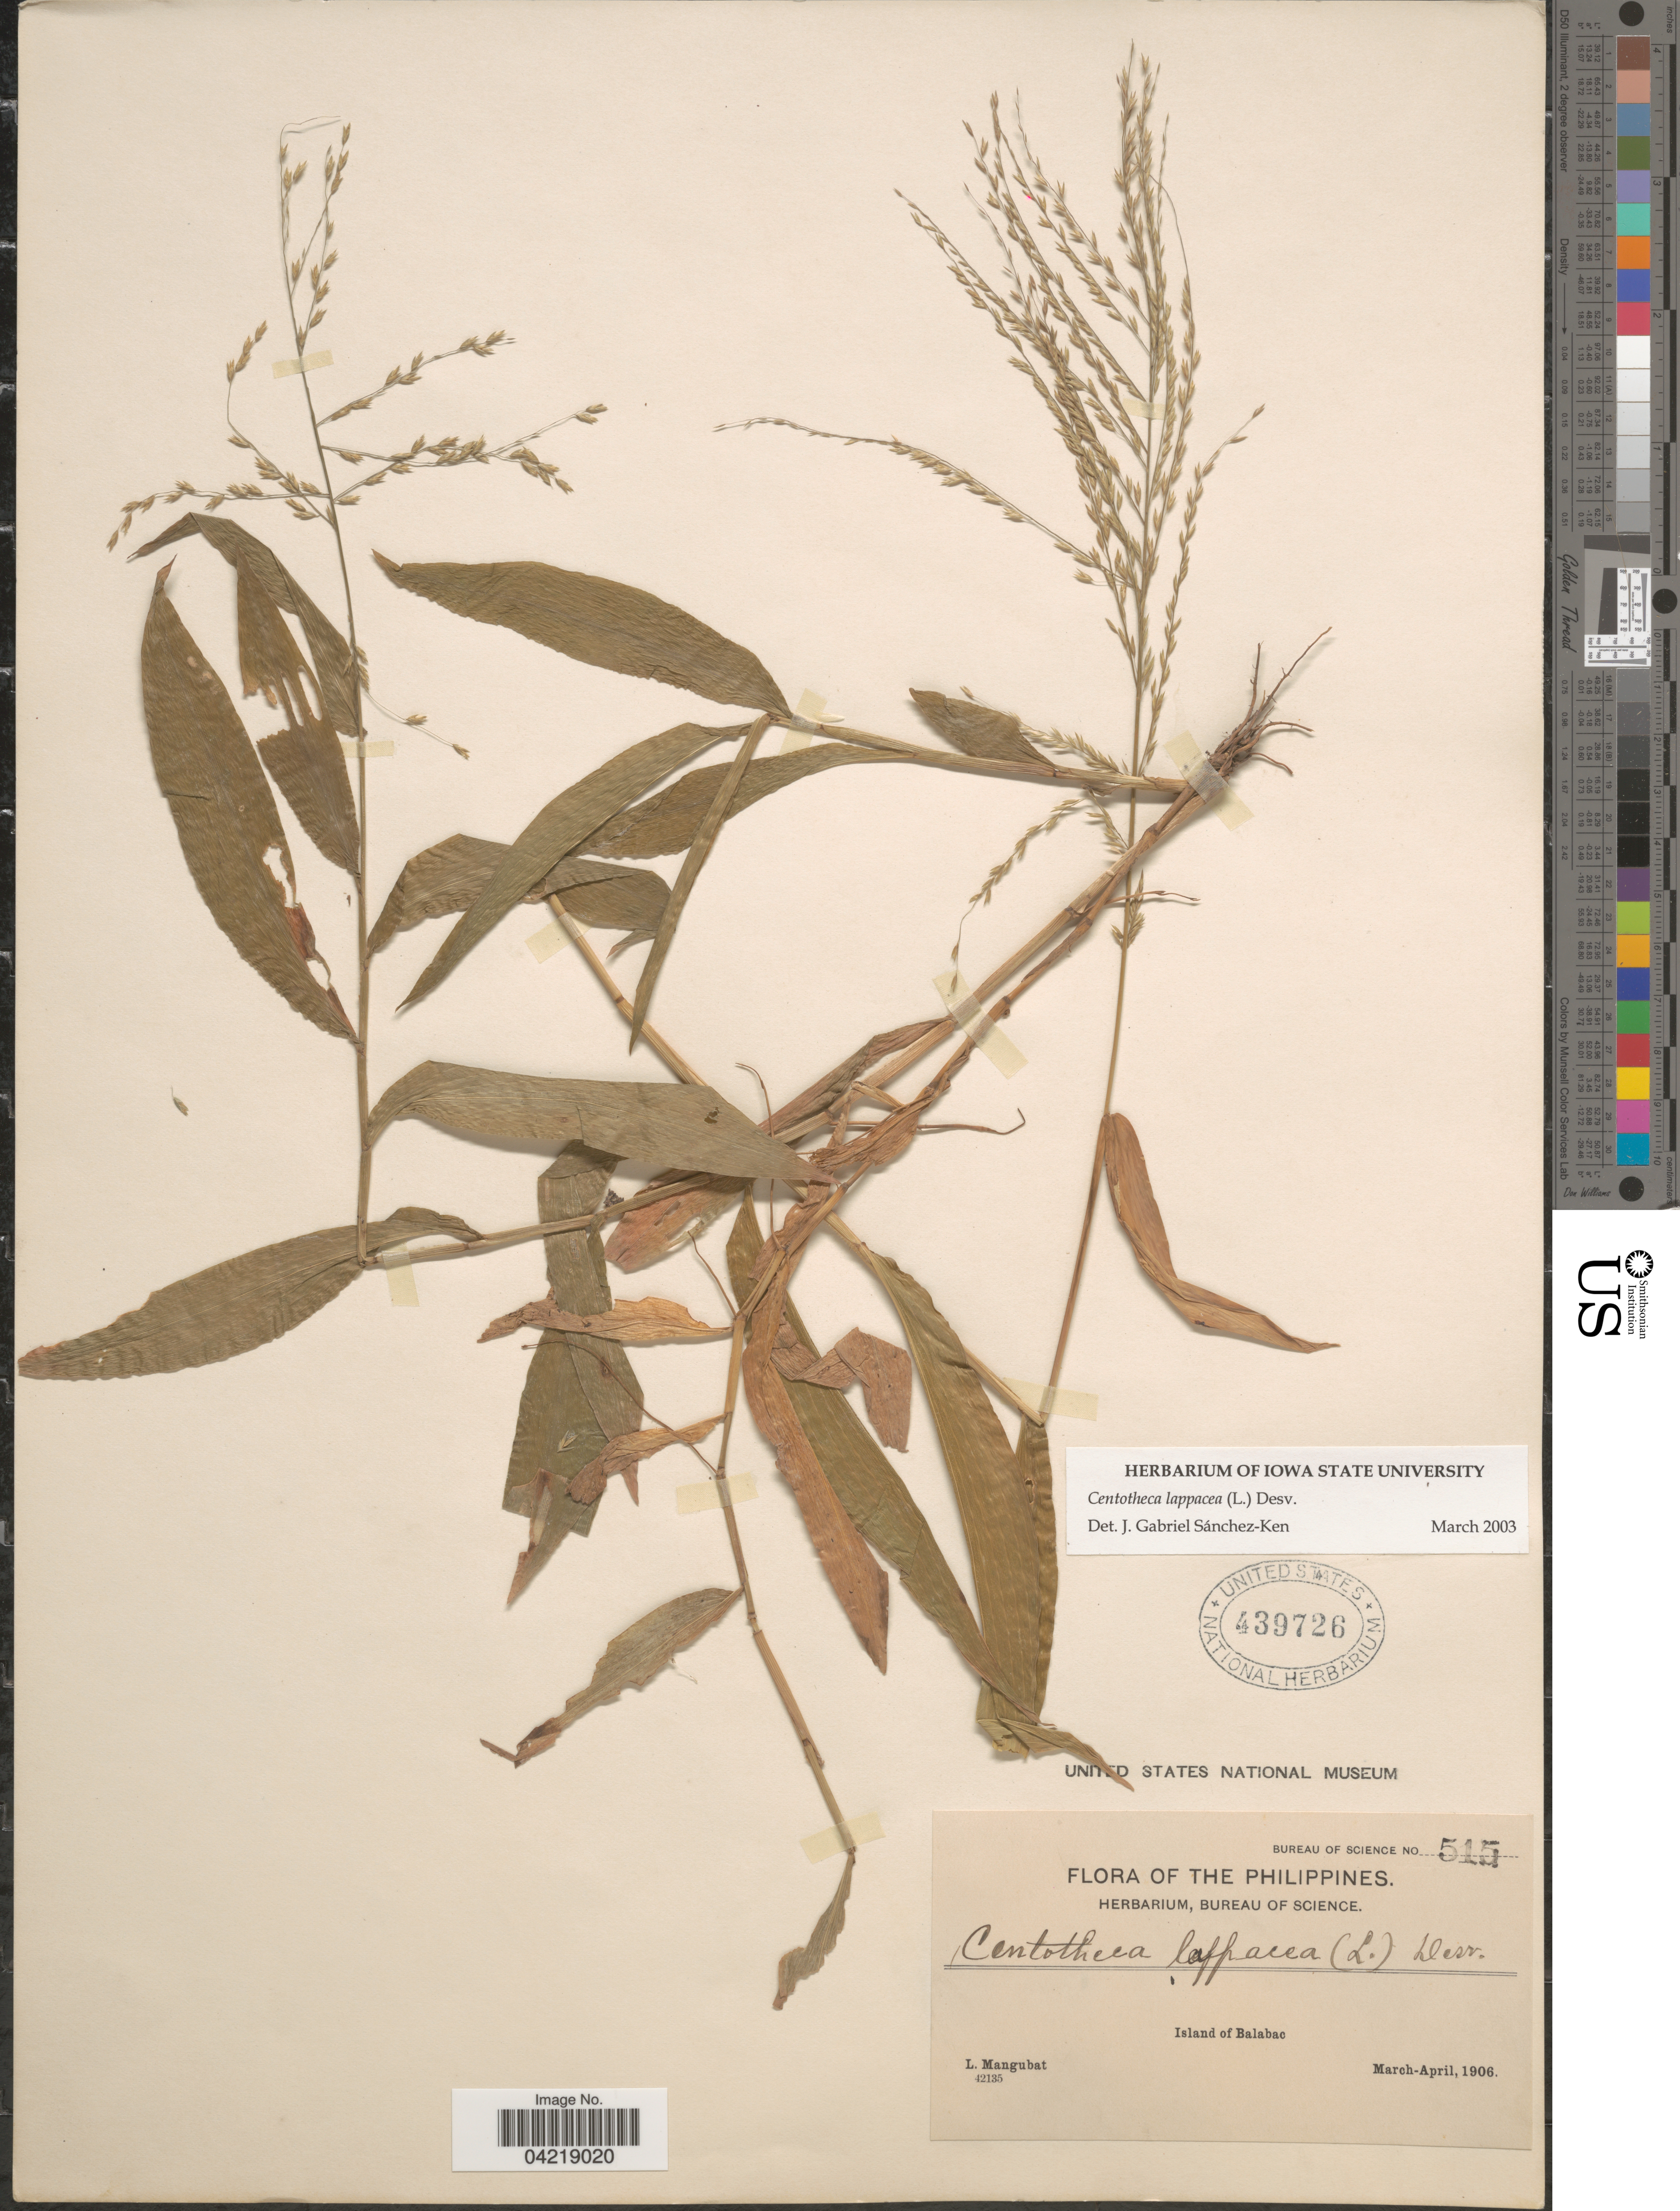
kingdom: Plantae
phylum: Tracheophyta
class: Liliopsida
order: Poales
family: Poaceae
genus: Centotheca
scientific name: Centotheca lappacea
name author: (L.) Desv.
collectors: L. Mangubat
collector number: Bureau of Science 515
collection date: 1906-03/1906-04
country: Philippines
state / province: Mimaropa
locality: Island of Balabac.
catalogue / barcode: US 439726